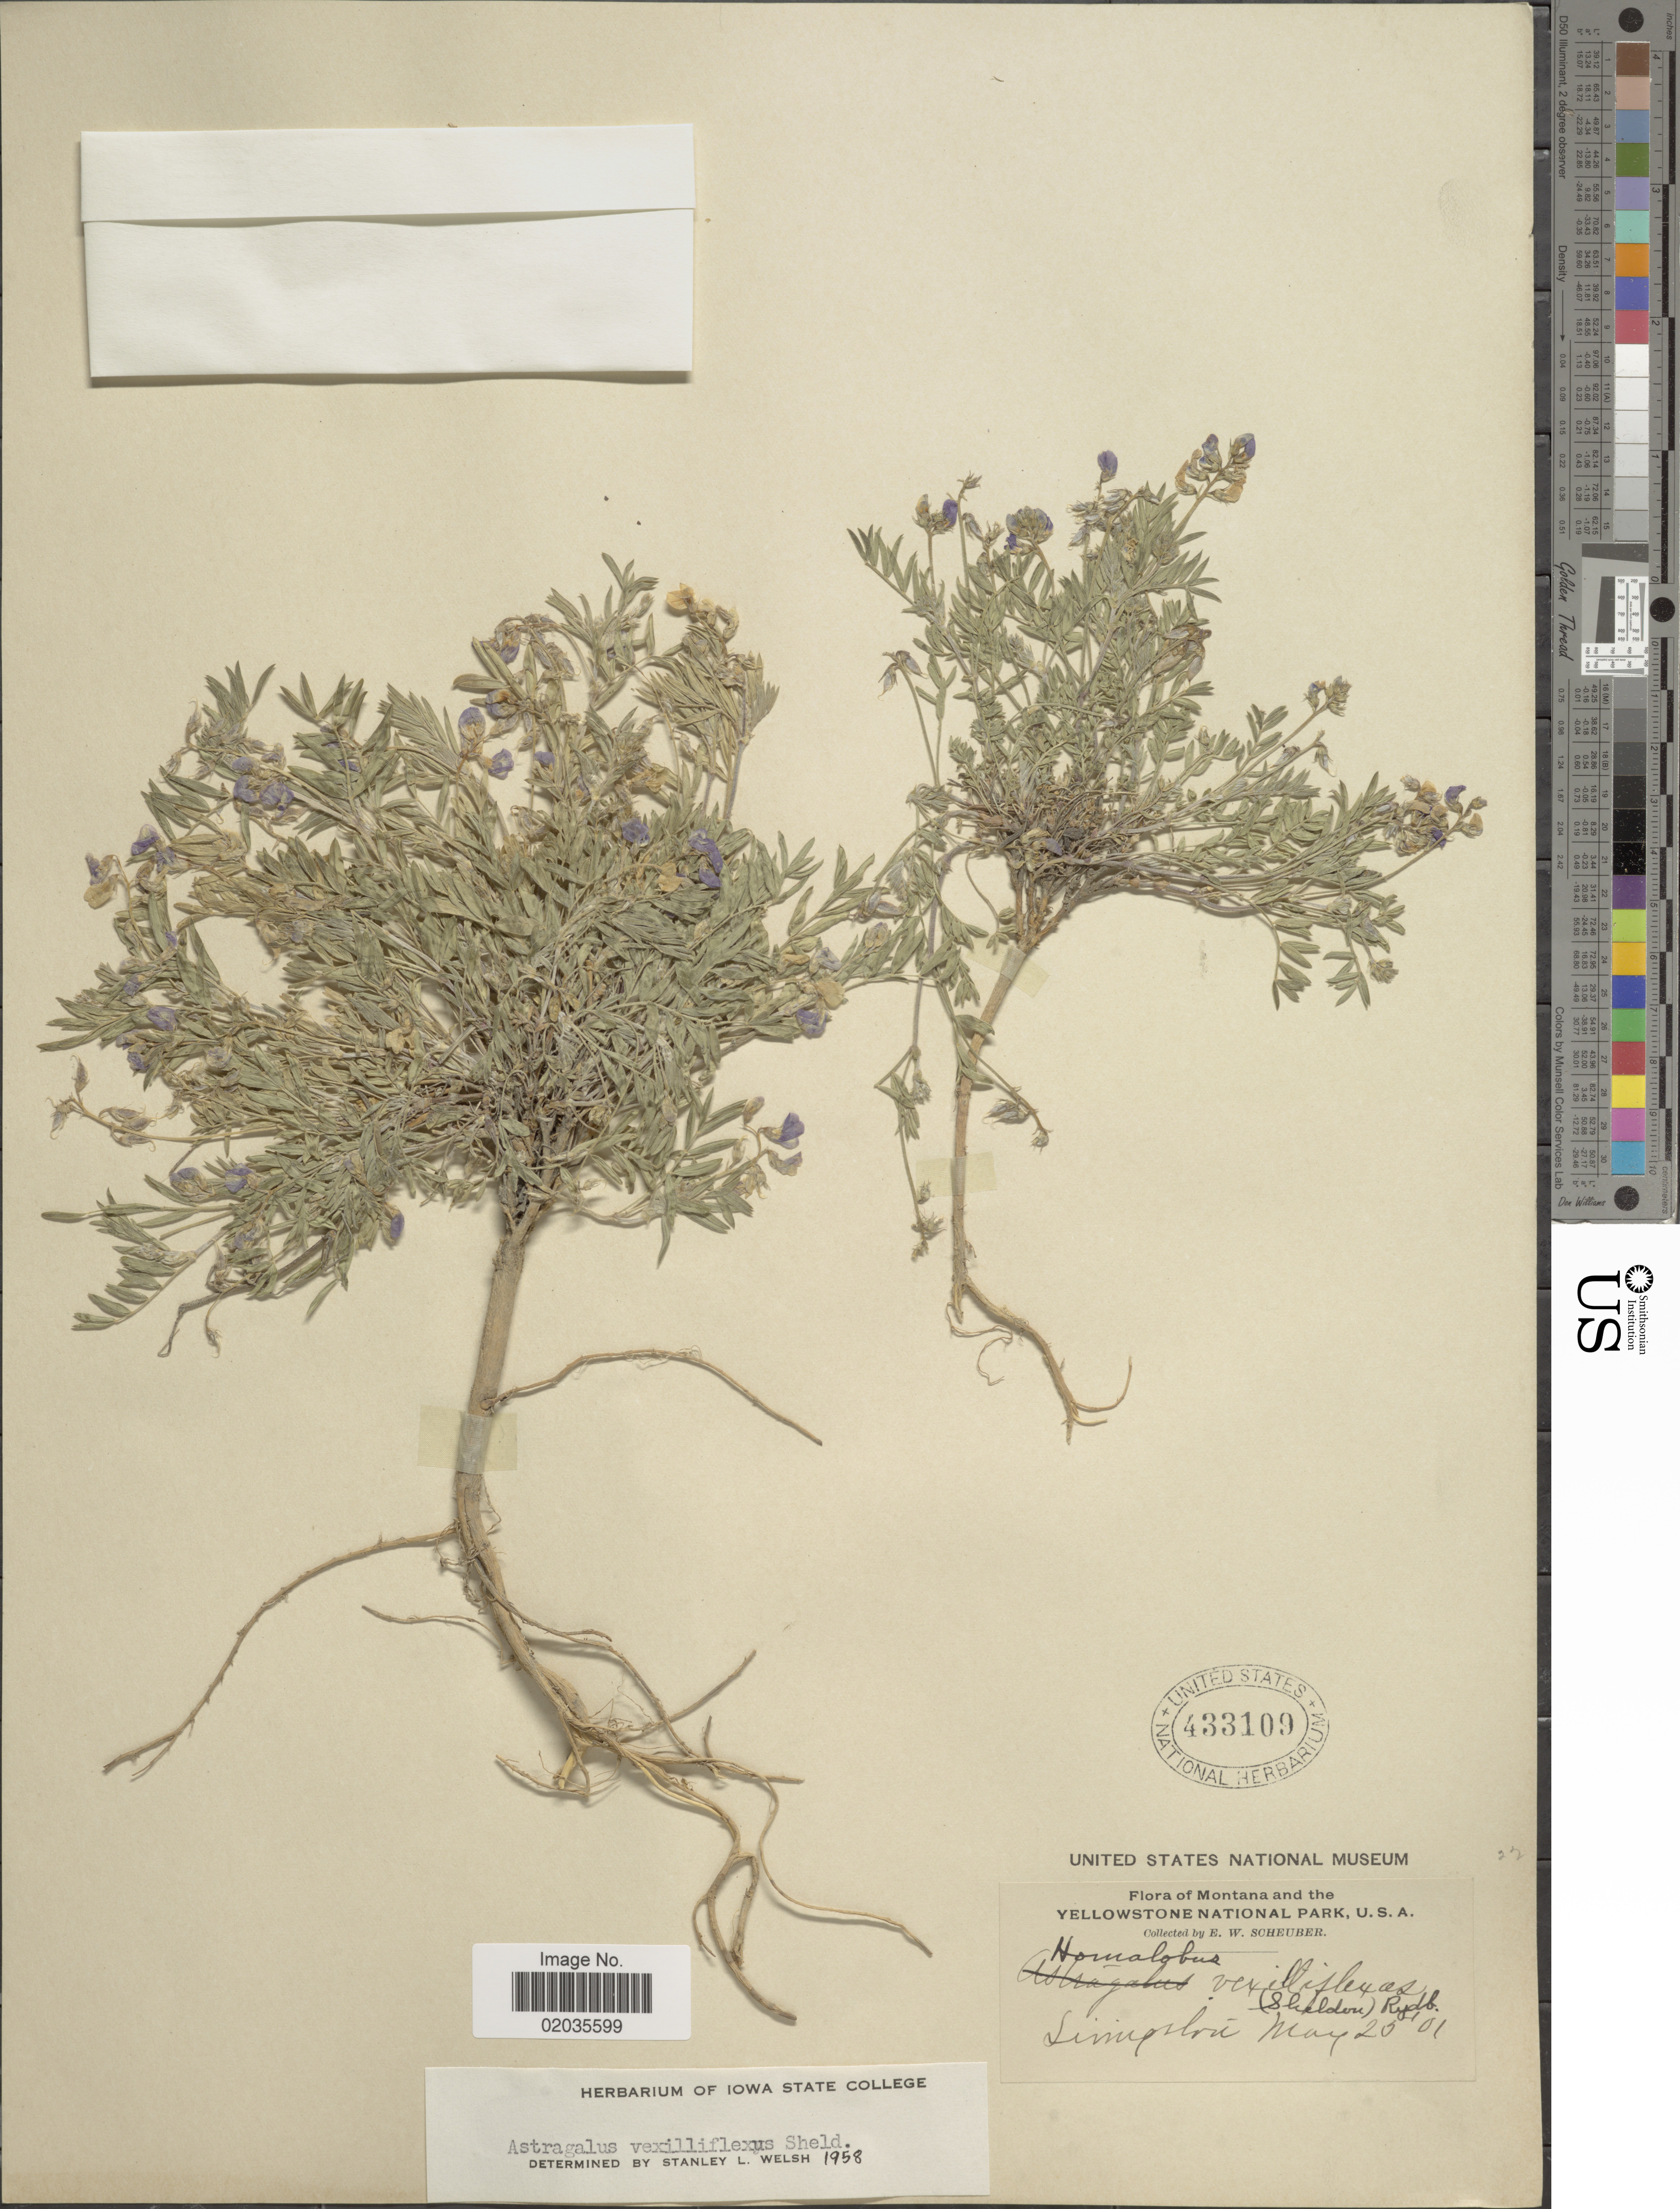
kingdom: Plantae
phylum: Tracheophyta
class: Magnoliopsida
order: Fabales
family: Fabaceae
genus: Astragalus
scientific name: Astragalus vexilliflexus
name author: E. Sheld.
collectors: E. Scheuber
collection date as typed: Transcribed d/m/y: 25/5/1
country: United States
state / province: Montana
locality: Yellowstone National Park. Livingston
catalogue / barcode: US 433109